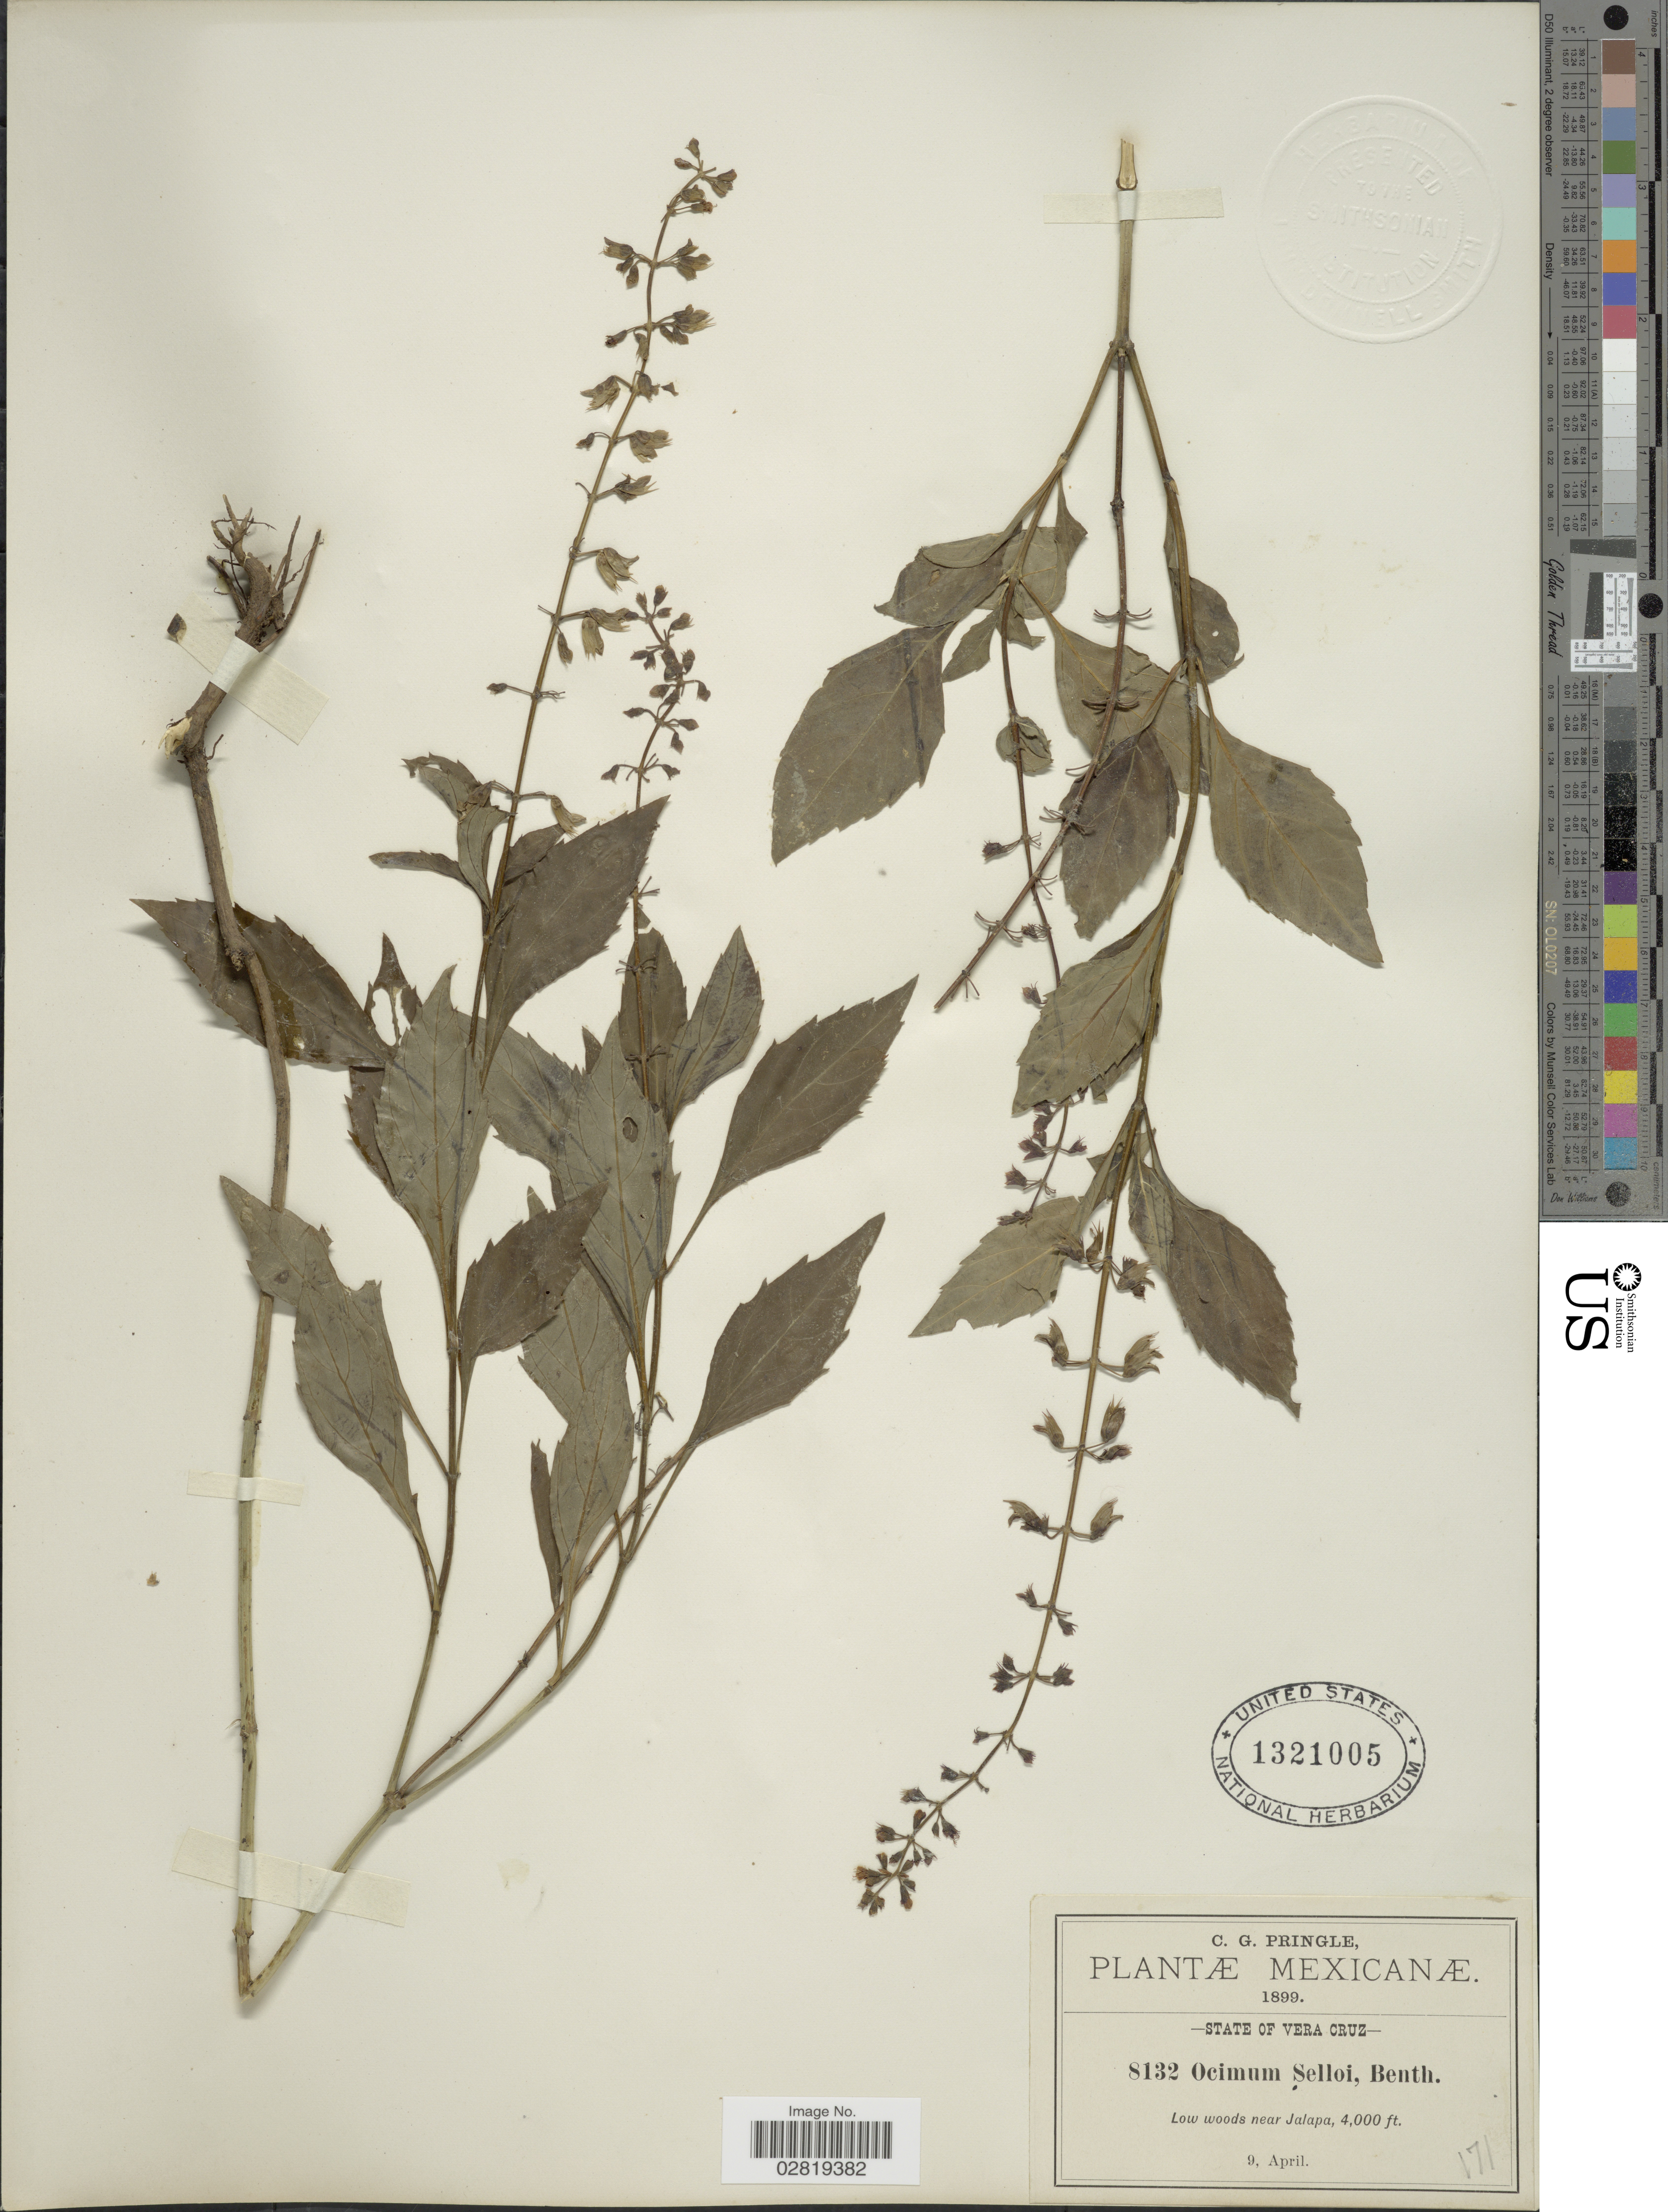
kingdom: Plantae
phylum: Tracheophyta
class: Magnoliopsida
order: Lamiales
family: Lamiaceae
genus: Ocimum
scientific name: Ocimum selloi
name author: Benth.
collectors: C. G. Pringle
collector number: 8132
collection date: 1899-04-09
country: Mexico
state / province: Veracruz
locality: Low woods near Jalapa.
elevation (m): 1219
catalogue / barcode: US 1321005